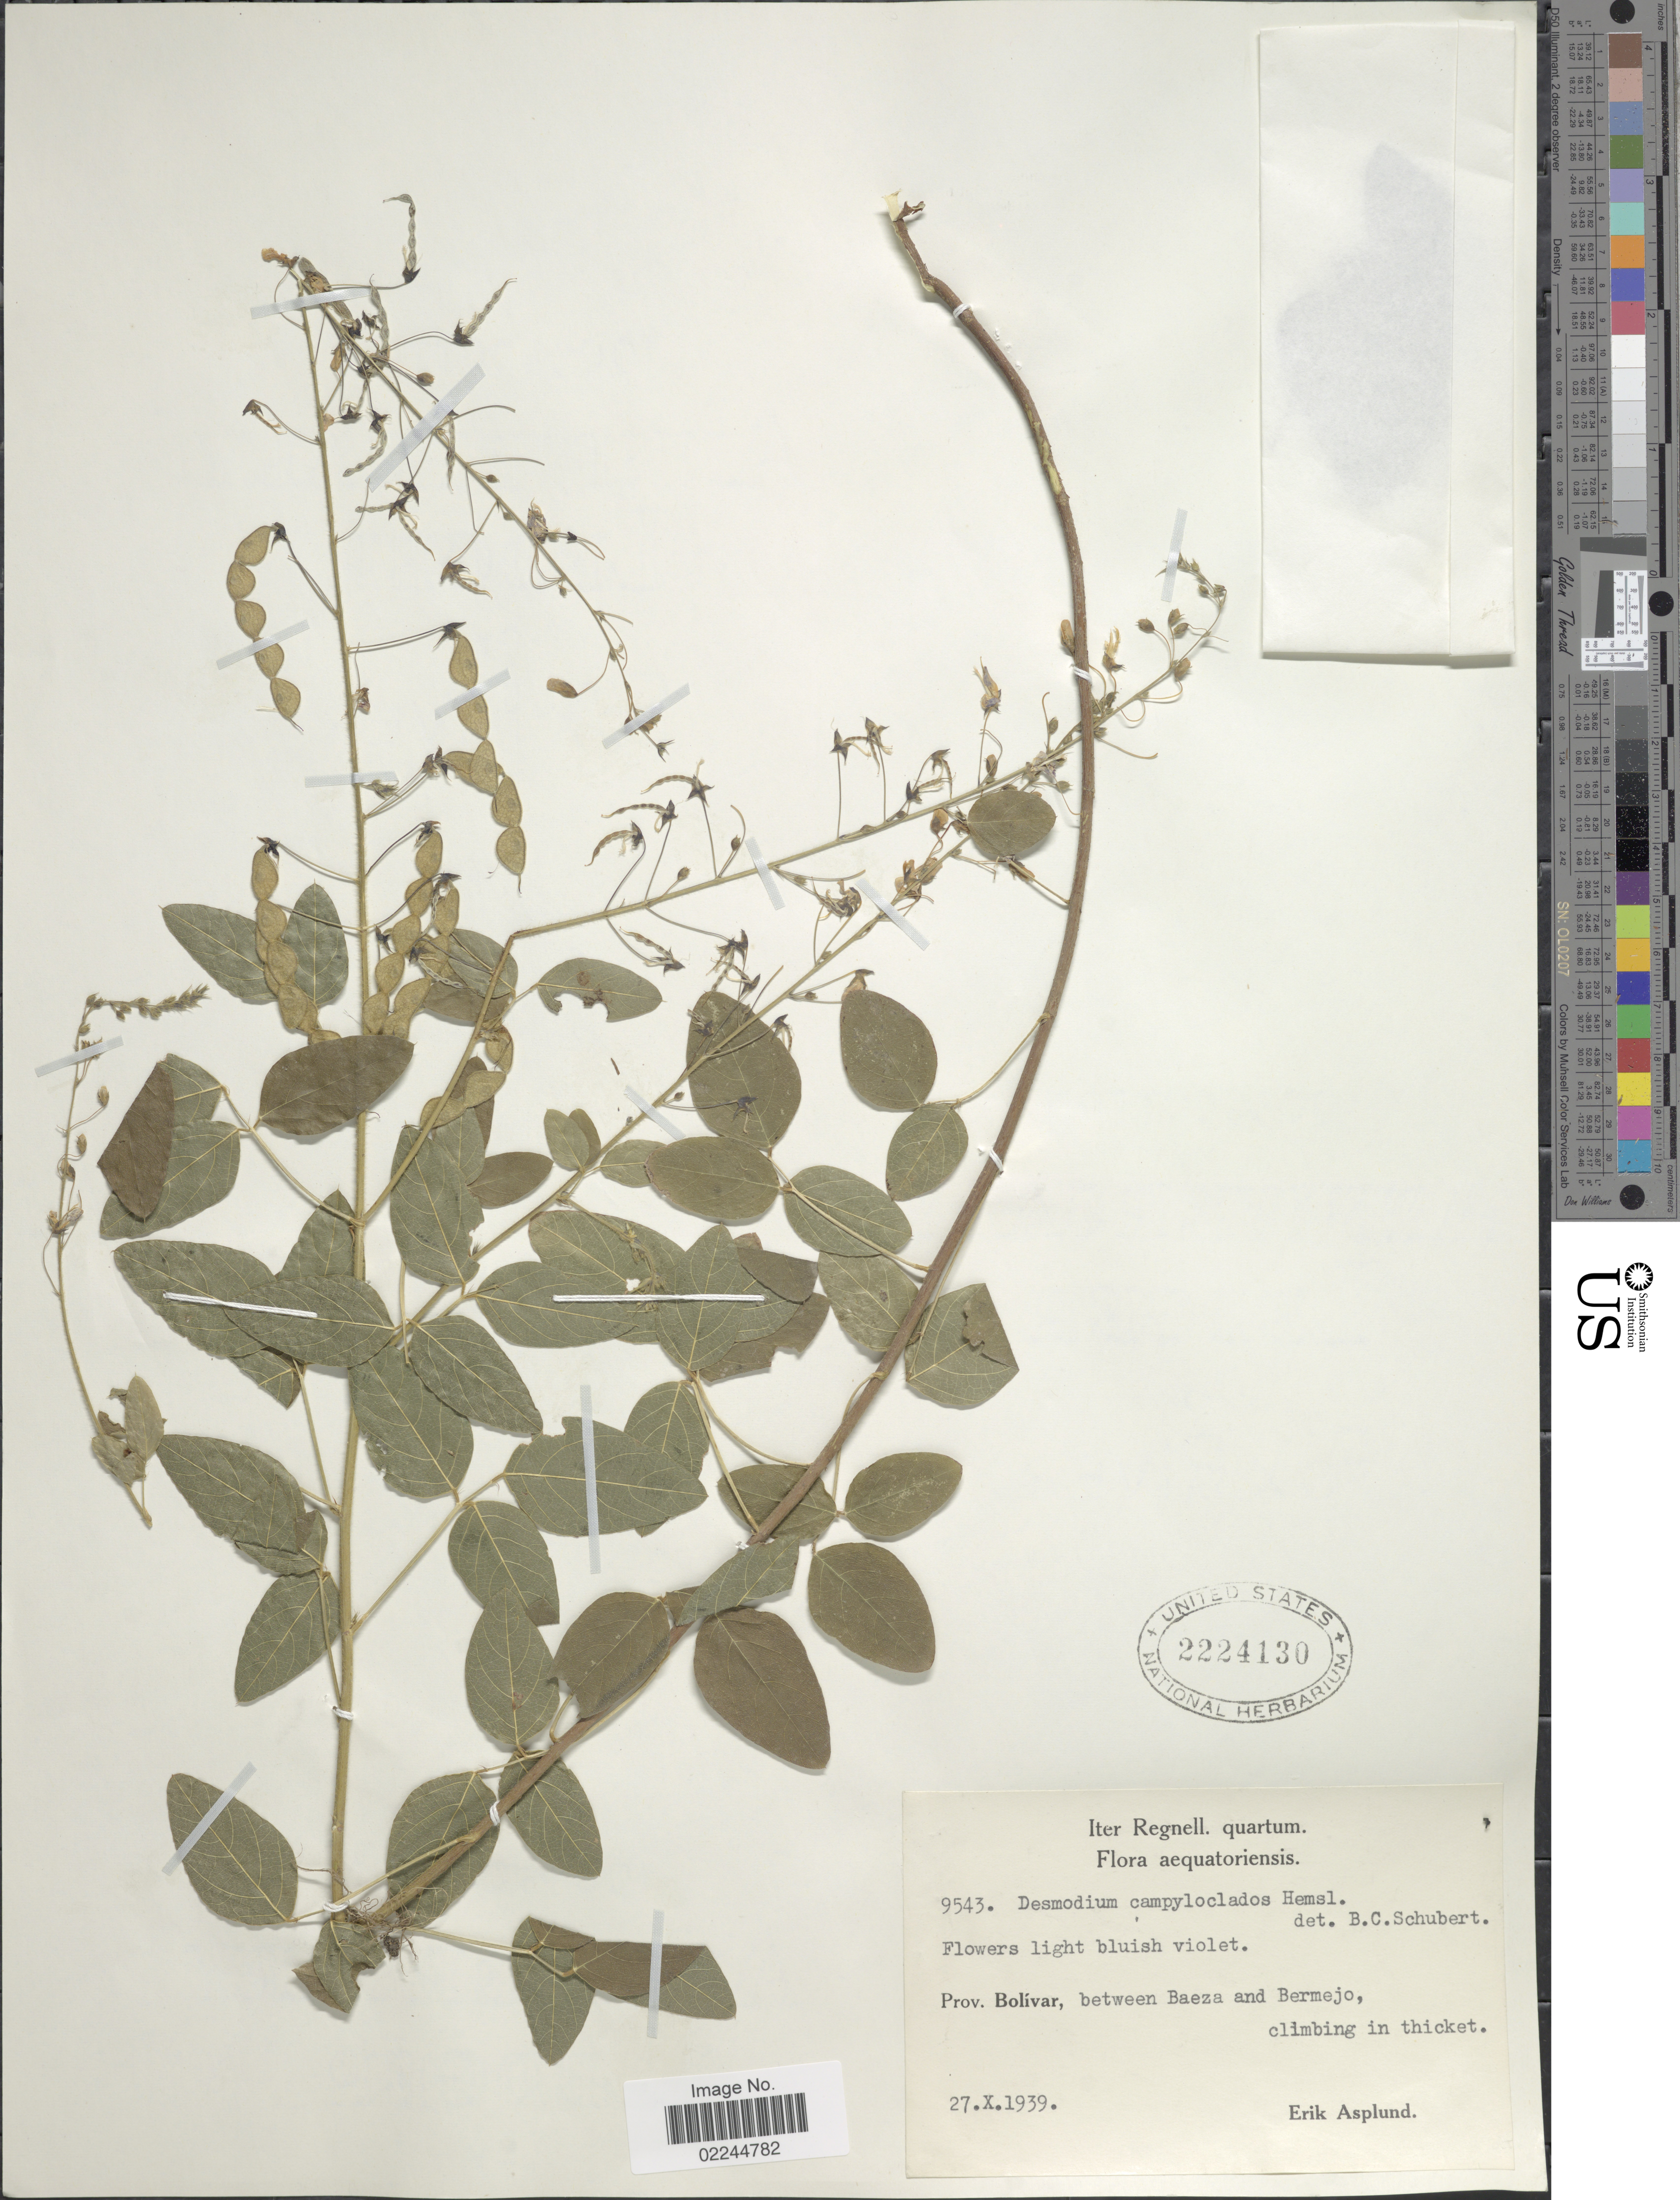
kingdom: Plantae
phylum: Tracheophyta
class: Magnoliopsida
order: Fabales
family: Fabaceae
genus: Desmodium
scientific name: Desmodium campyloclados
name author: Hemsl.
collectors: E. Asplund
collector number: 9543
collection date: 1939-10-27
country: Ecuador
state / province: Bolívar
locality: Aequatoriensis, between Baeza and Bermejo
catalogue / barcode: US 2224130